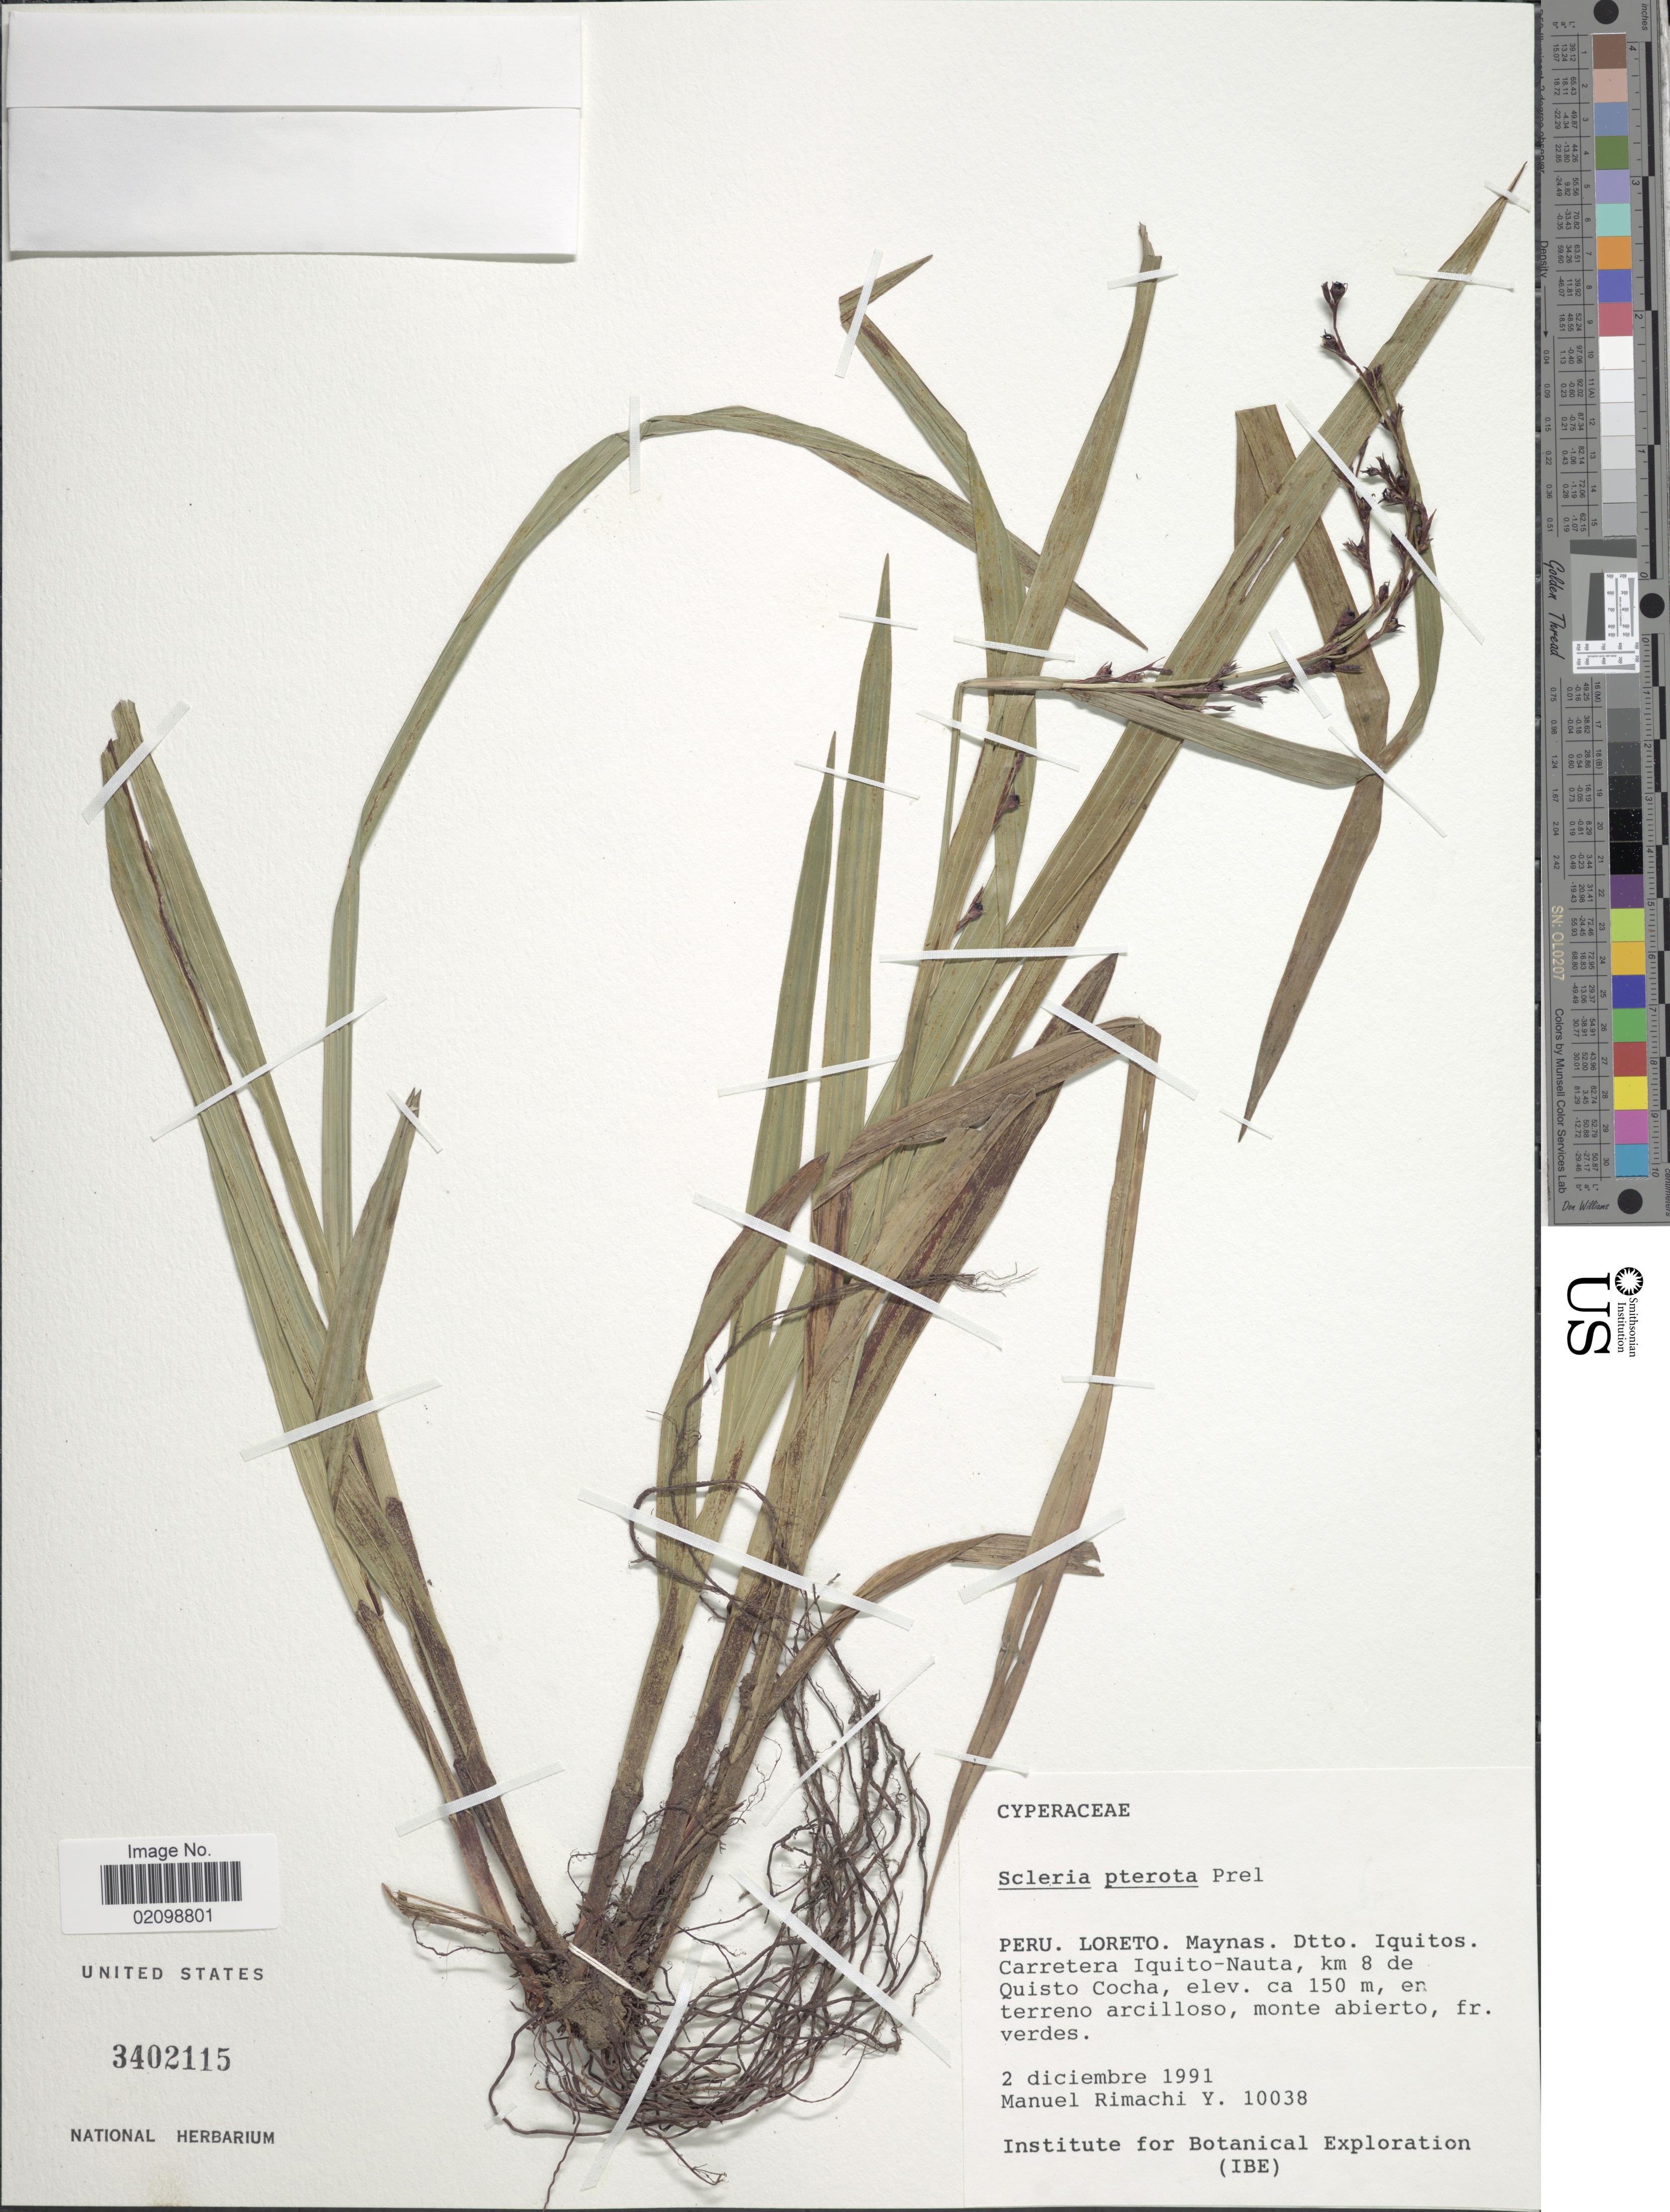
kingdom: Plantae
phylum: Tracheophyta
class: Liliopsida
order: Poales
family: Cyperaceae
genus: Scleria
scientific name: Scleria gaertneri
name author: Raddi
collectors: M. Rimachi Y.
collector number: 10038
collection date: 1991-12-02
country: Peru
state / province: Loreto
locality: Maynas. Dtto Iquitos. Carretera Iquito-Nanuta, km 8 de Quisto Cocha.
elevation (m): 150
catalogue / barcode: US 3402115